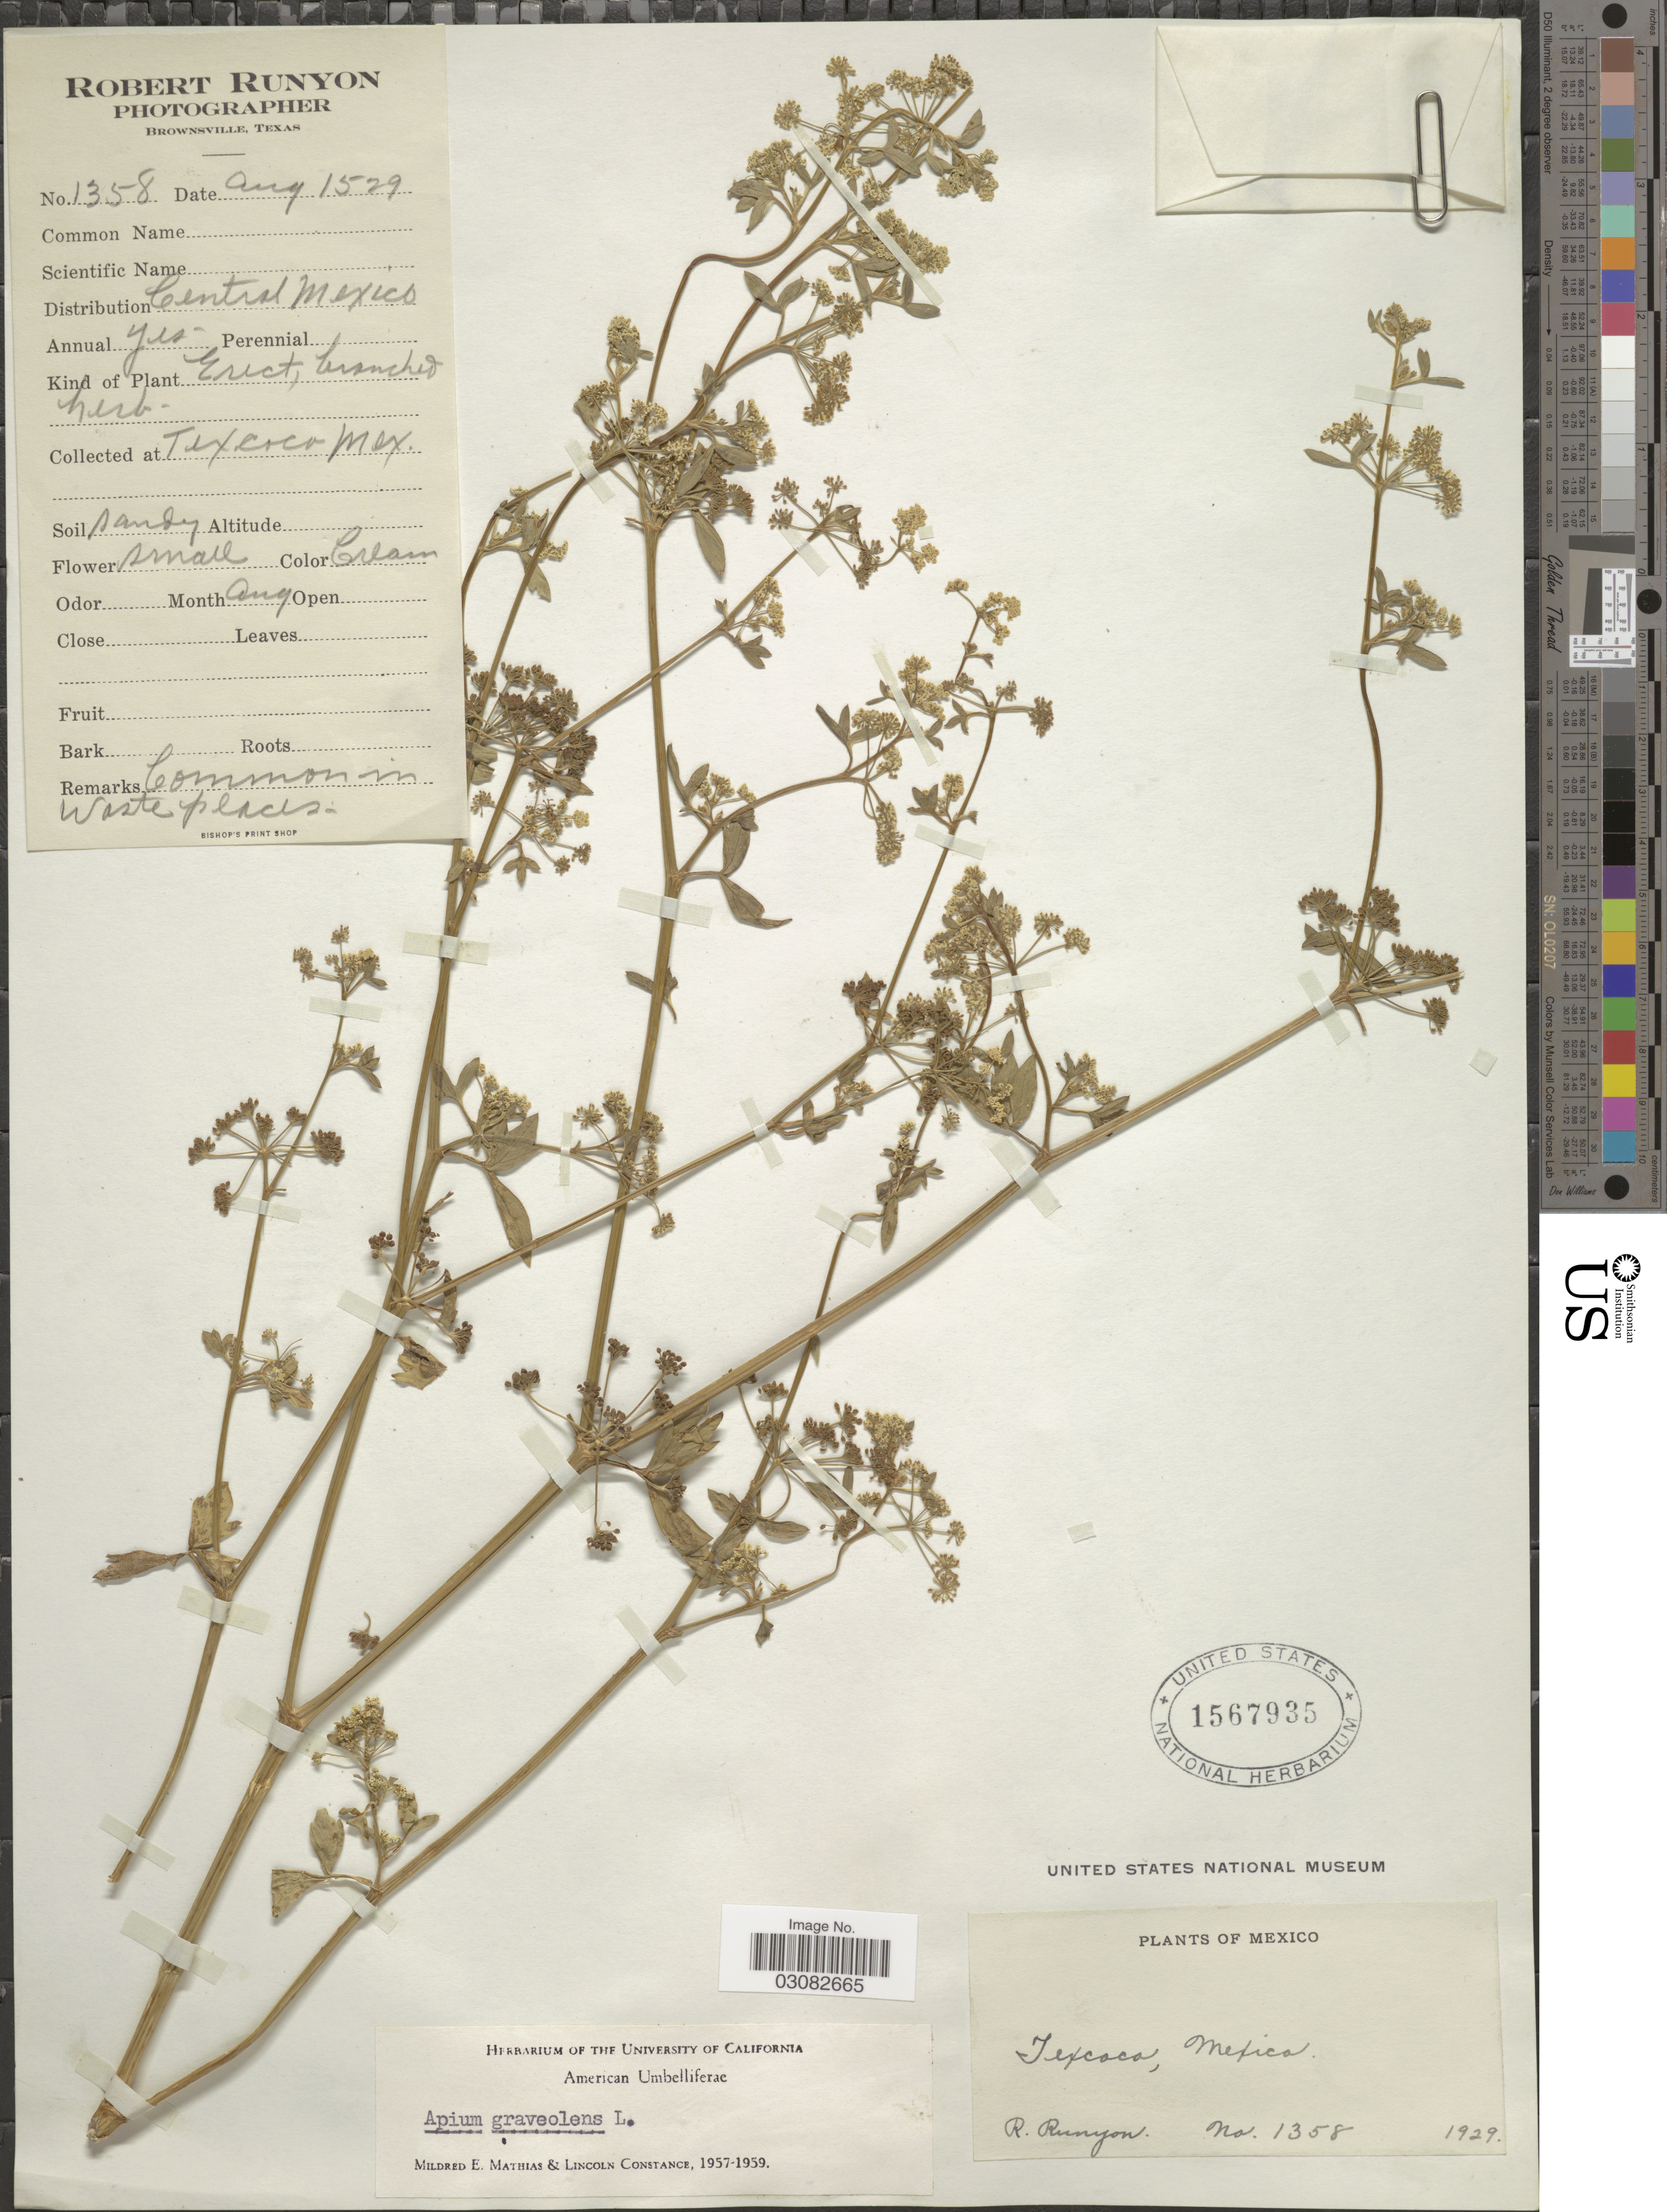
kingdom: Plantae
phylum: Tracheophyta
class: Magnoliopsida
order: Apiales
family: Apiaceae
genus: Apium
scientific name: Apium graveolens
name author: L.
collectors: R. Runyon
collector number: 1358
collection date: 1929-08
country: Mexico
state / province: México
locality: Central Mexico. Texcoco. Mex.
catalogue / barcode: US 1567935